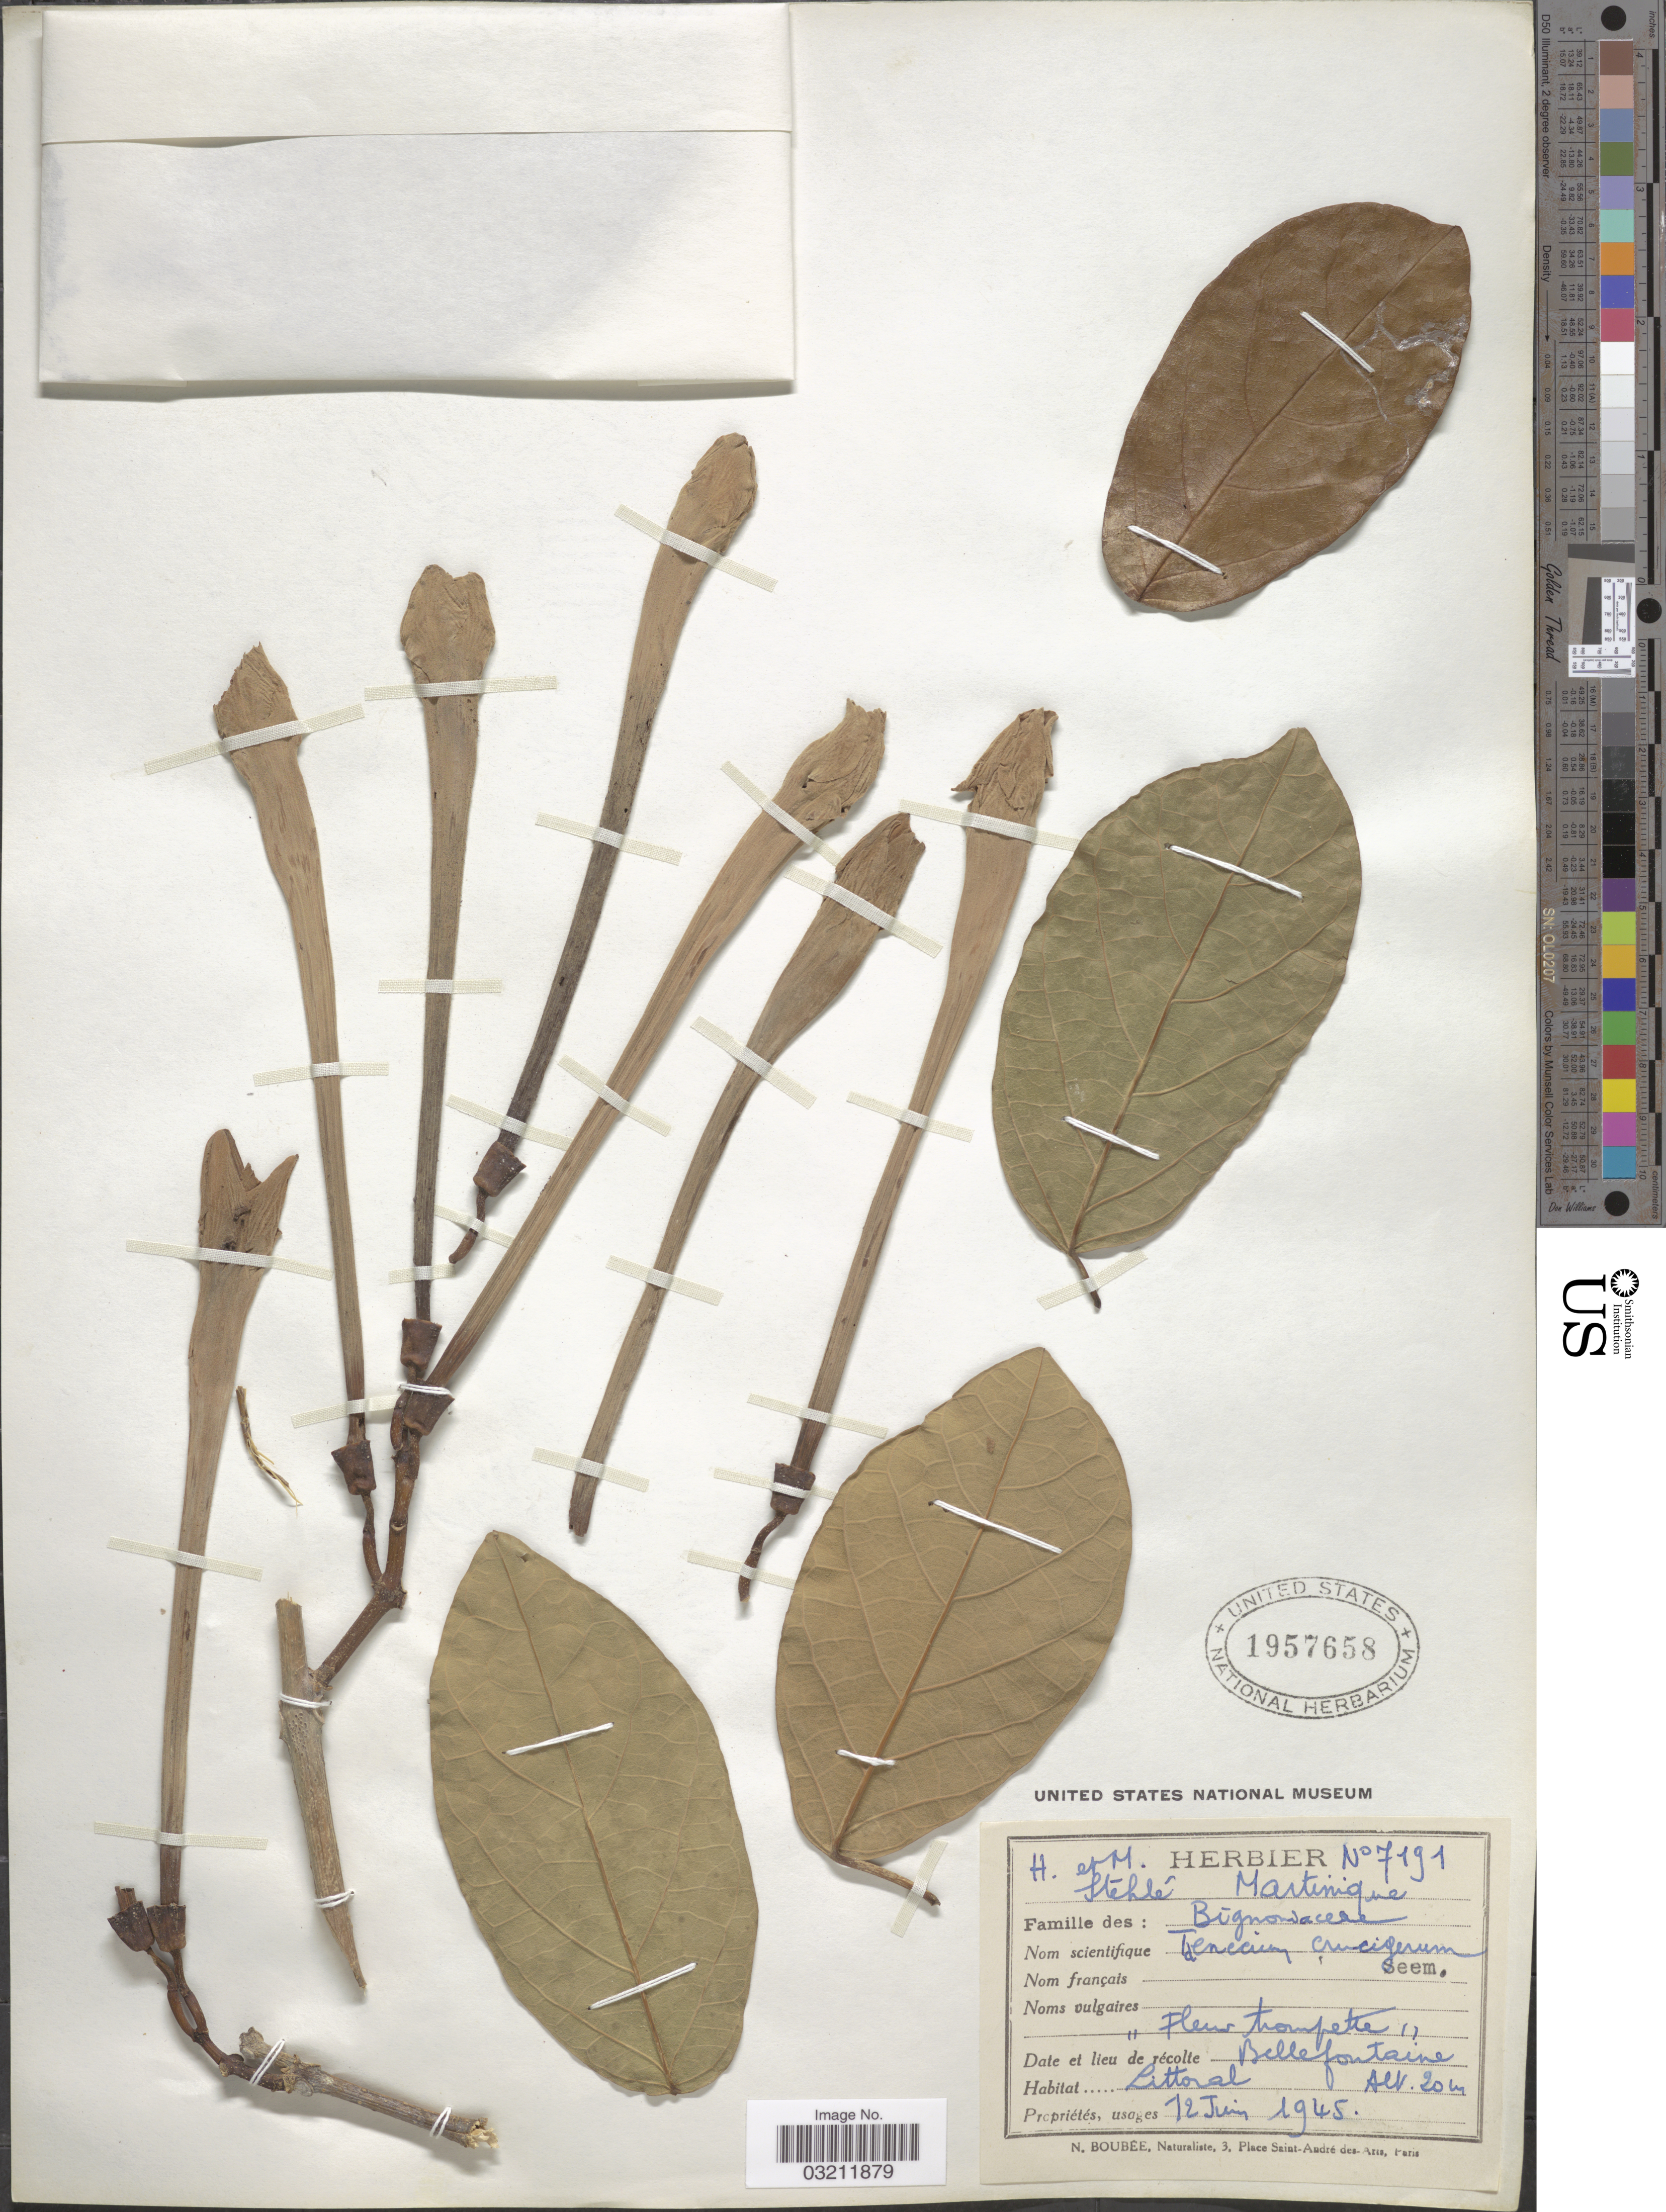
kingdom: Plantae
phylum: Tracheophyta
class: Magnoliopsida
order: Lamiales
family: Bignoniaceae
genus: Tanaecium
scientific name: Tanaecium crucigerum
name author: Seem.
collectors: H. Stehlé & M. Stehlé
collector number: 7191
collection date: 1945-06-12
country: Martinique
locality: Bellefontaine.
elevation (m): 20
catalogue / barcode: US 1957658